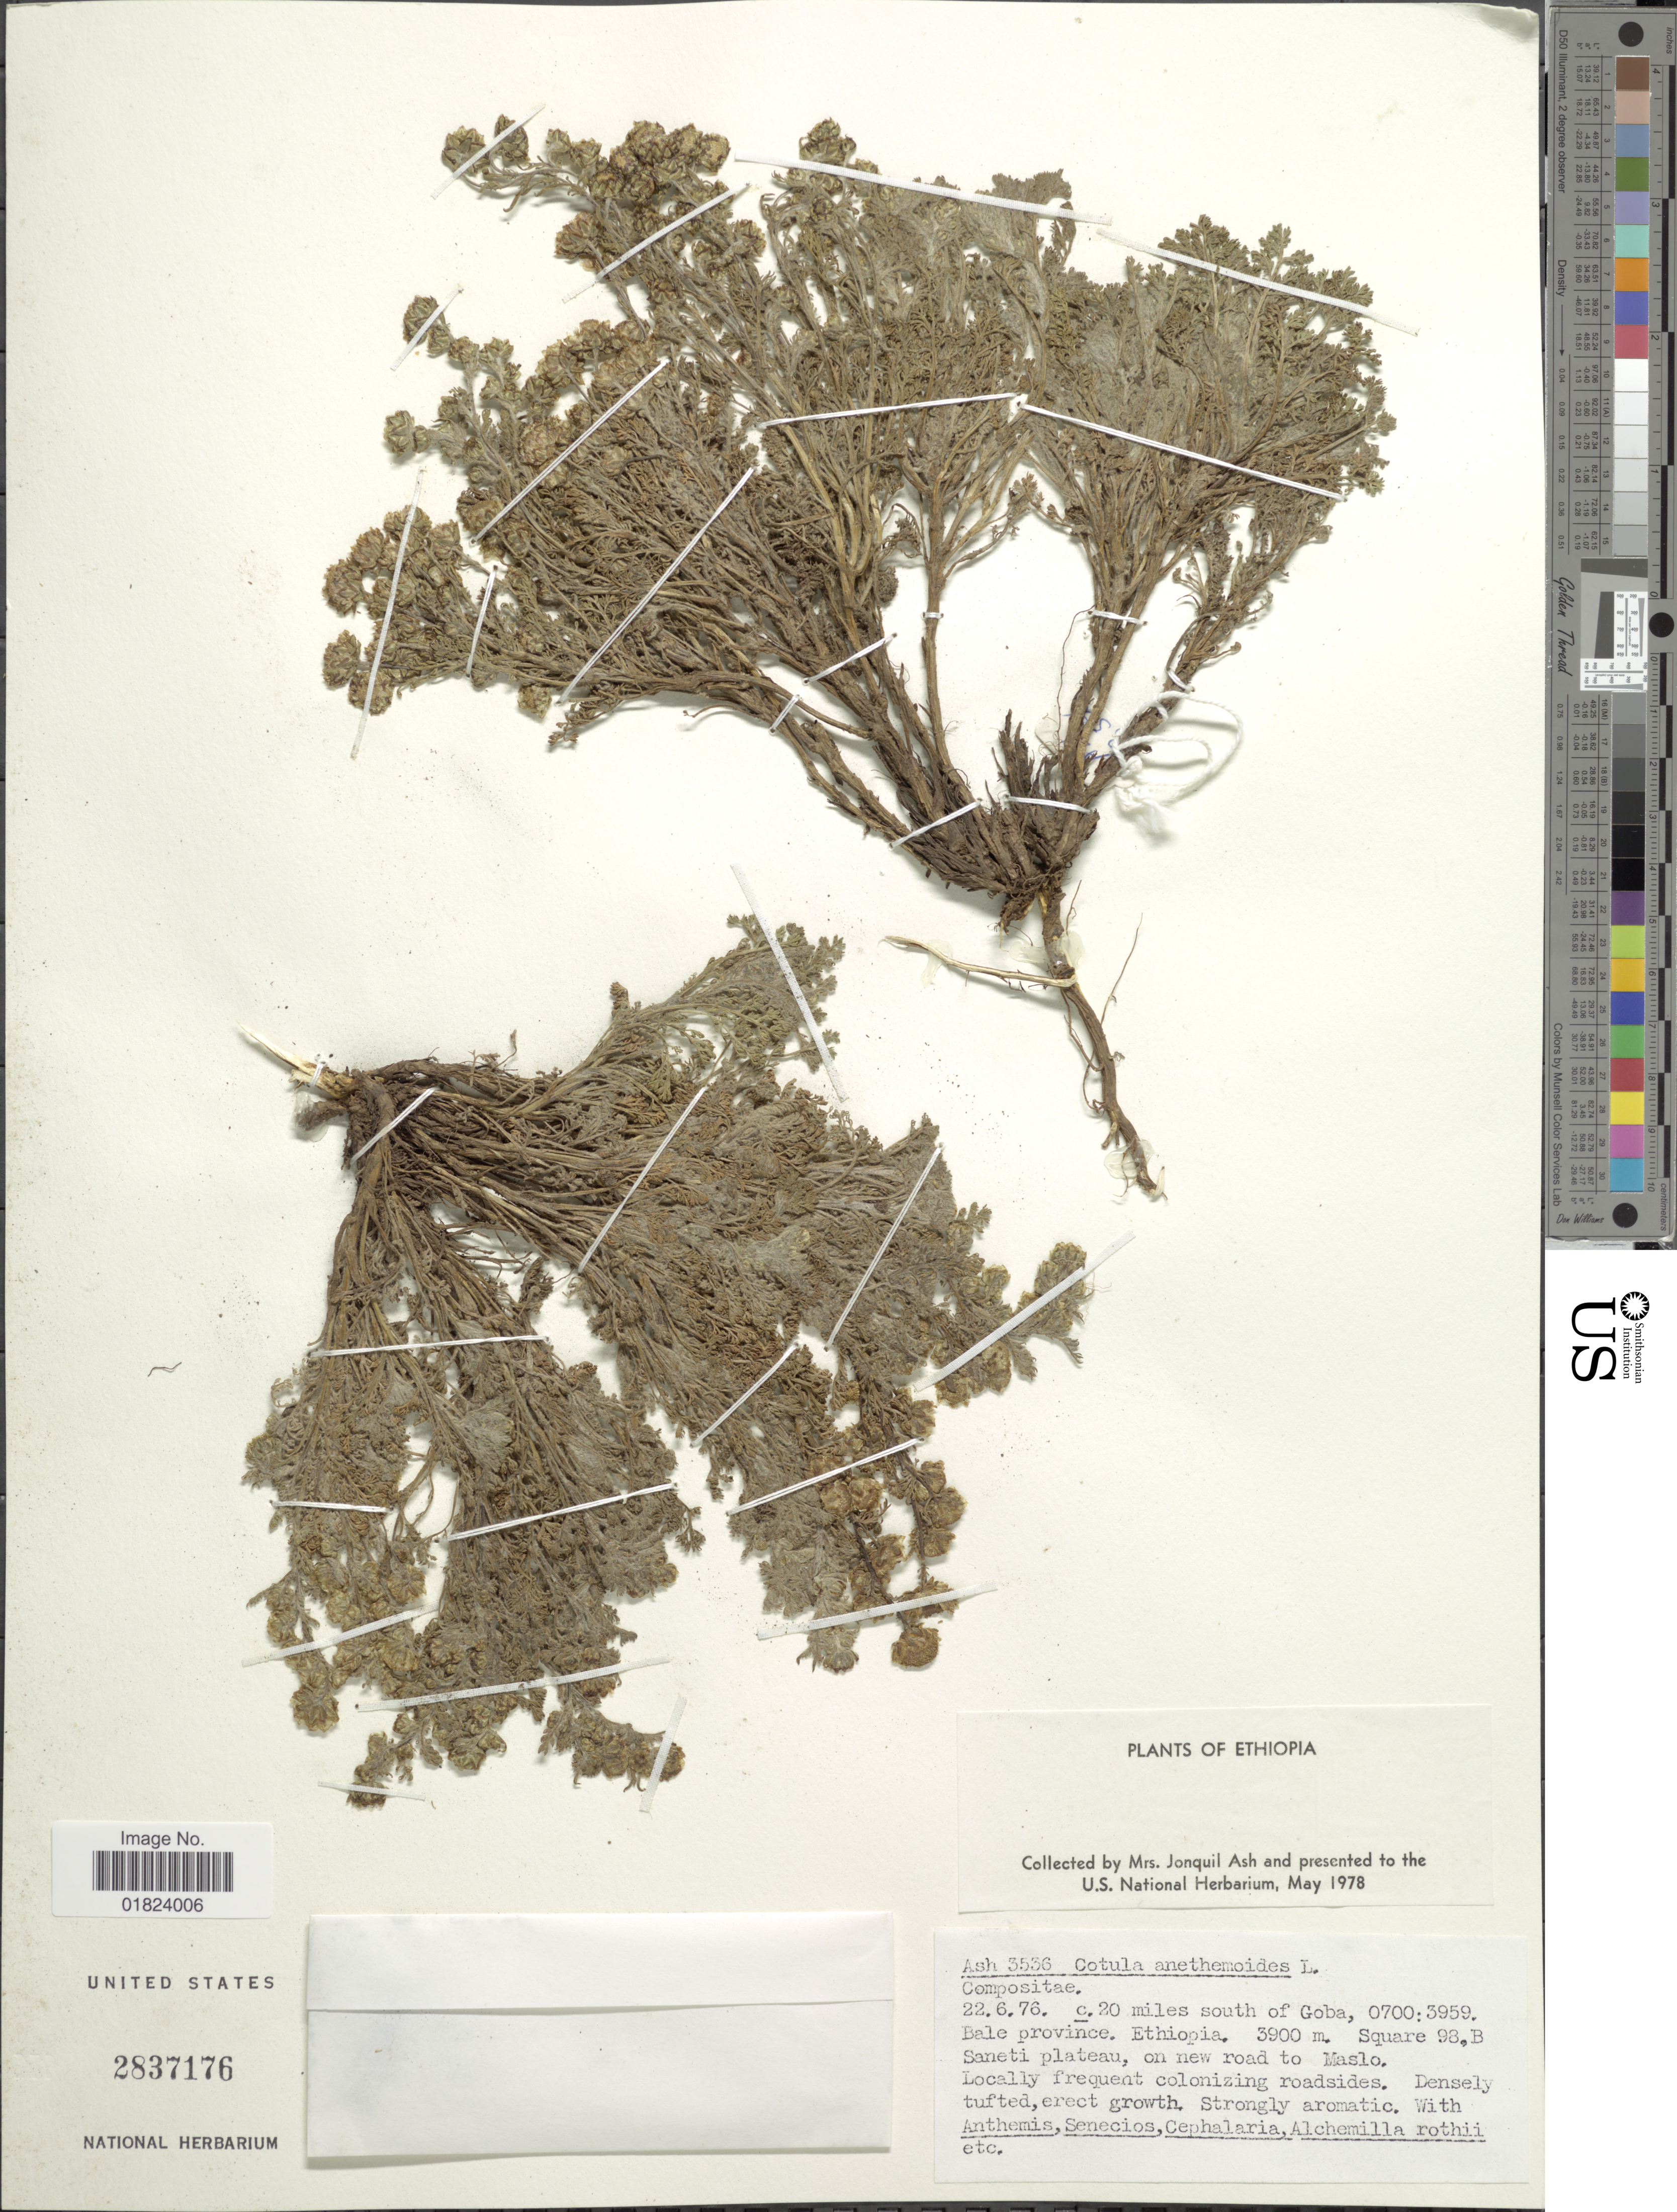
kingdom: Plantae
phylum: Tracheophyta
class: Magnoliopsida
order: Asterales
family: Asteraceae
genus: Cotula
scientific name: Cotula anthemoides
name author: L.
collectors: J. Ash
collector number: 3536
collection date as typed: Transcribed d/m/y: 22/6/76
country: Ethiopia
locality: C. 20 miles south of Goba, 0700:3959, Bale province, Square 98. B Saneti plateau, on new road to Maslo.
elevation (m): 3900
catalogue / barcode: US 2837176